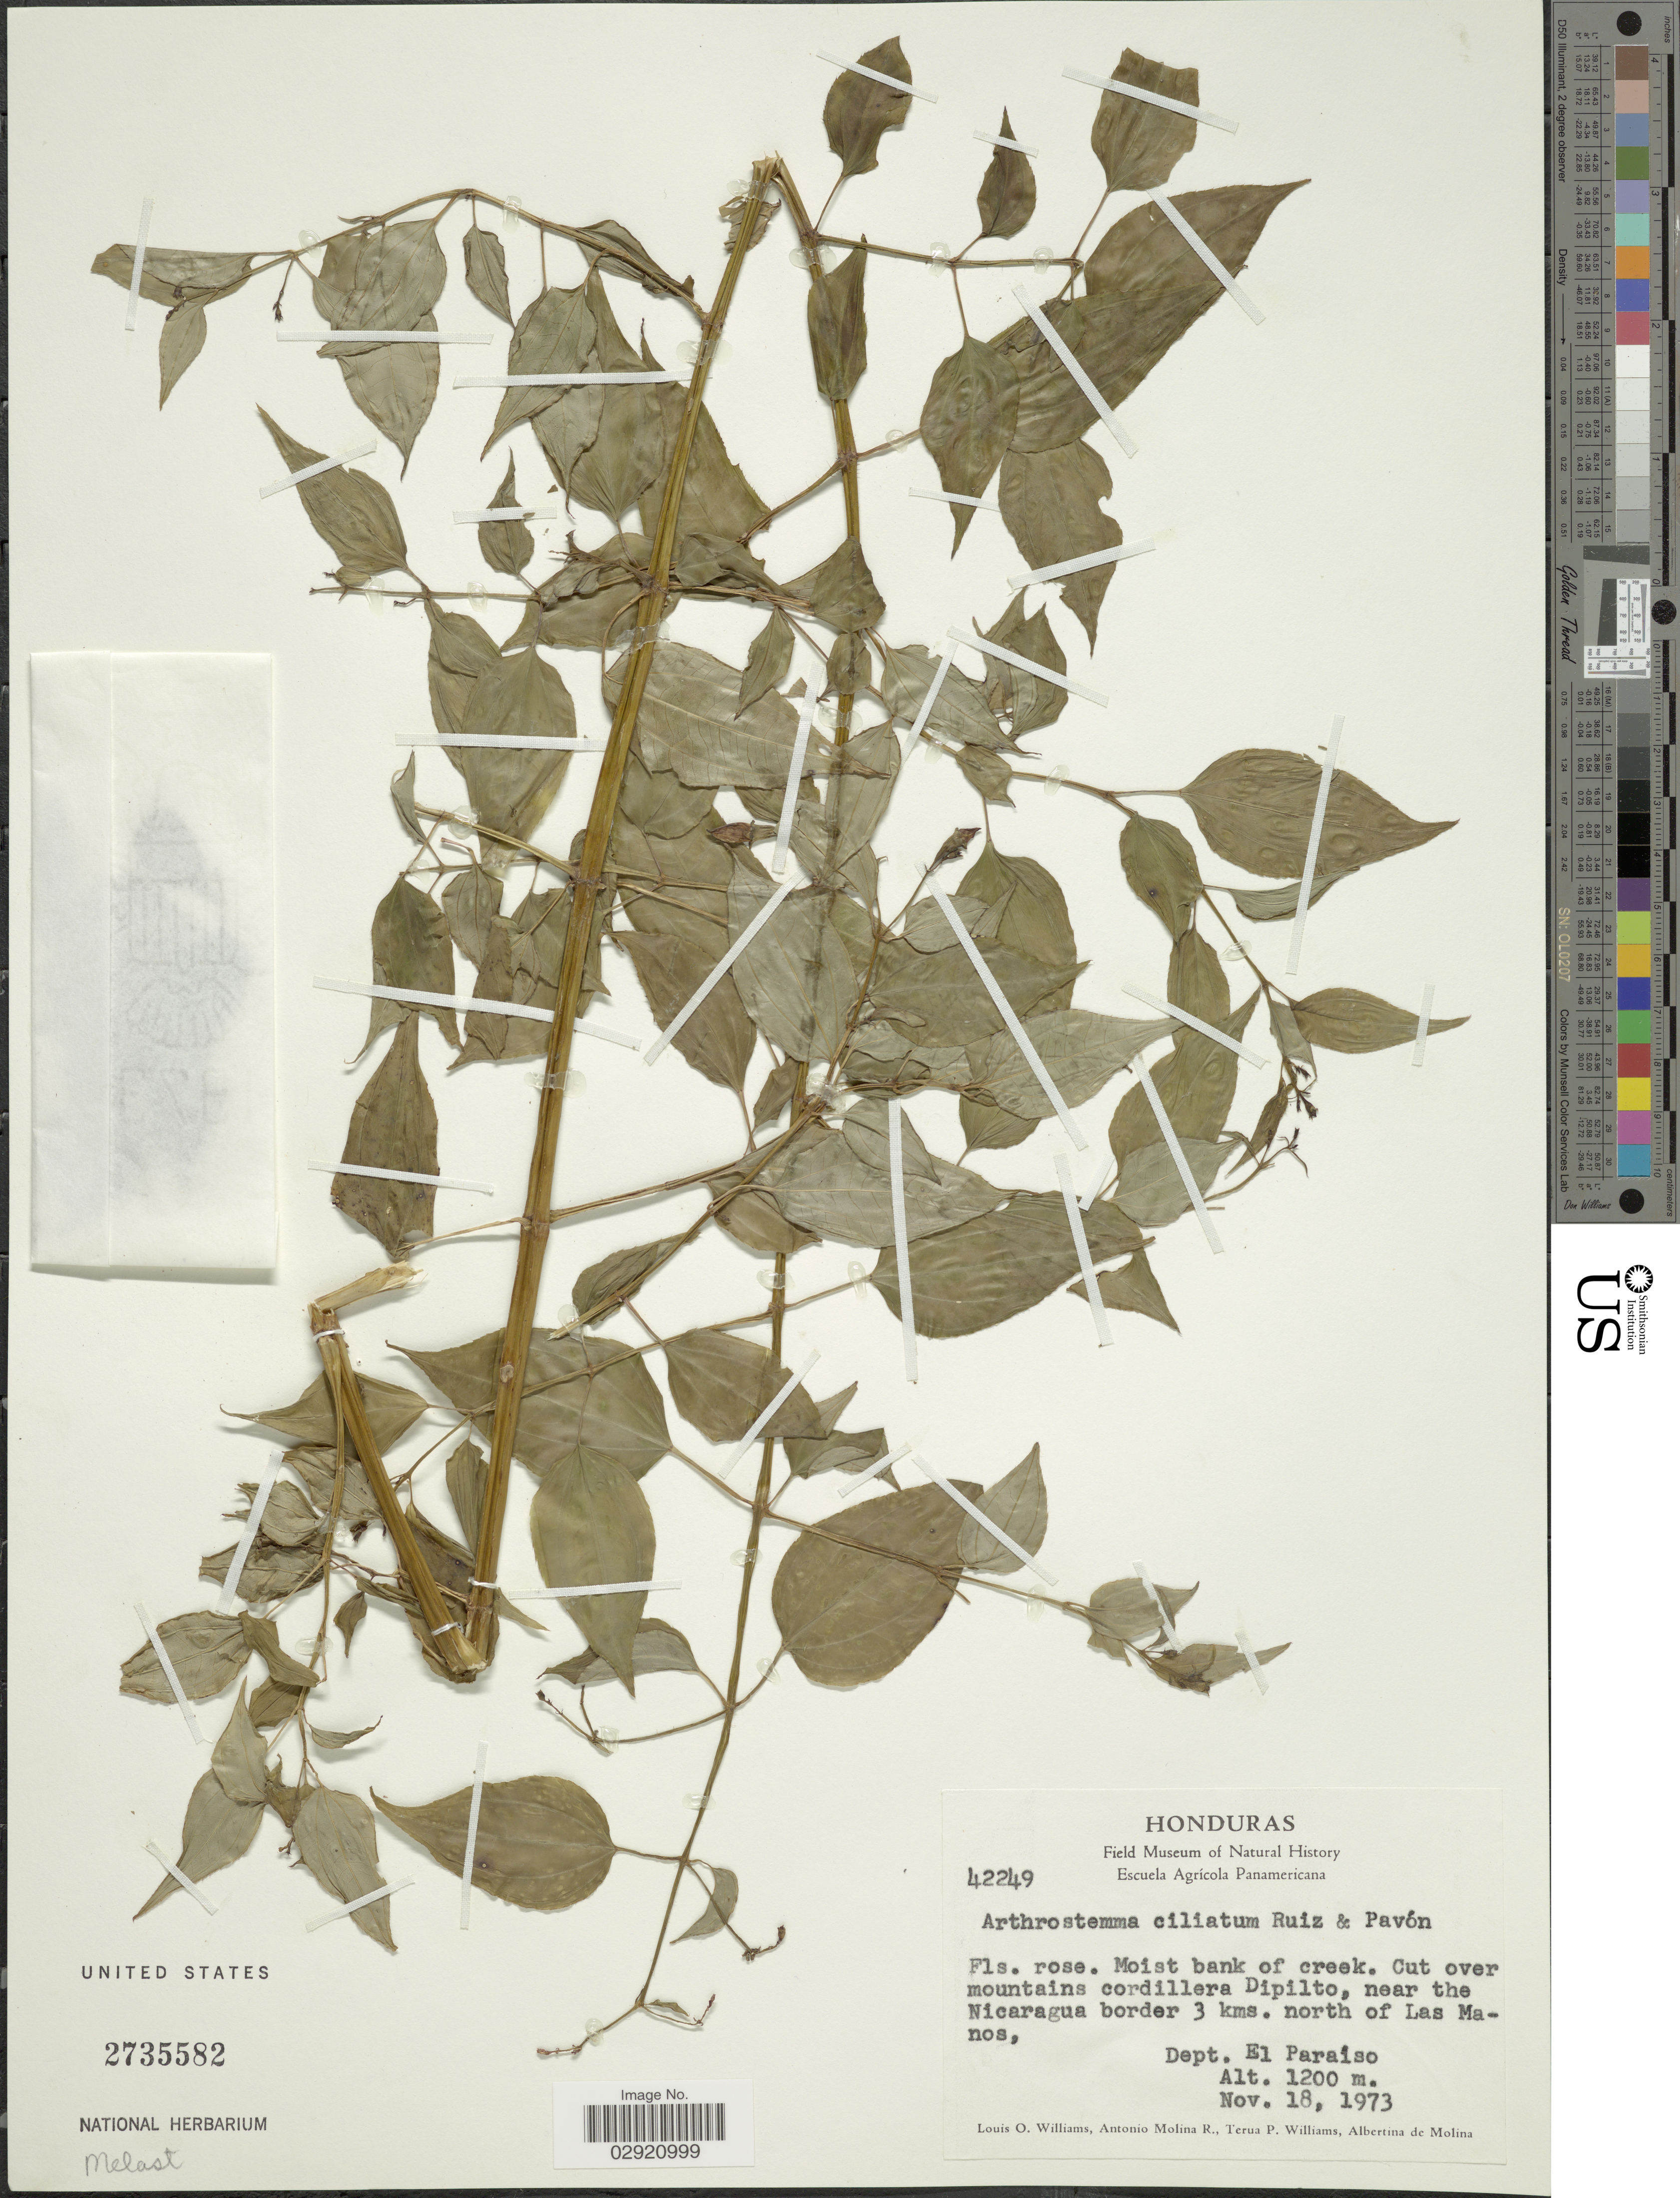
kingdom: Plantae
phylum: Tracheophyta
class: Magnoliopsida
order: Myrtales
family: Melastomataceae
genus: Arthrostemma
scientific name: Arthrostemma ciliatum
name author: Pav. ex D. Don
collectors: L. O. Williams, A. Molina R., T. Williams & A. R. Molina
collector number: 42249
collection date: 1973-11-18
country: Honduras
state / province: El Paraíso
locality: Cur over mountains cordillera Dipilto, near the Nicaragua border 3 kms. north of Las Manos, Dept. El Paraíso.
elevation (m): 1200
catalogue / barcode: US 2735582